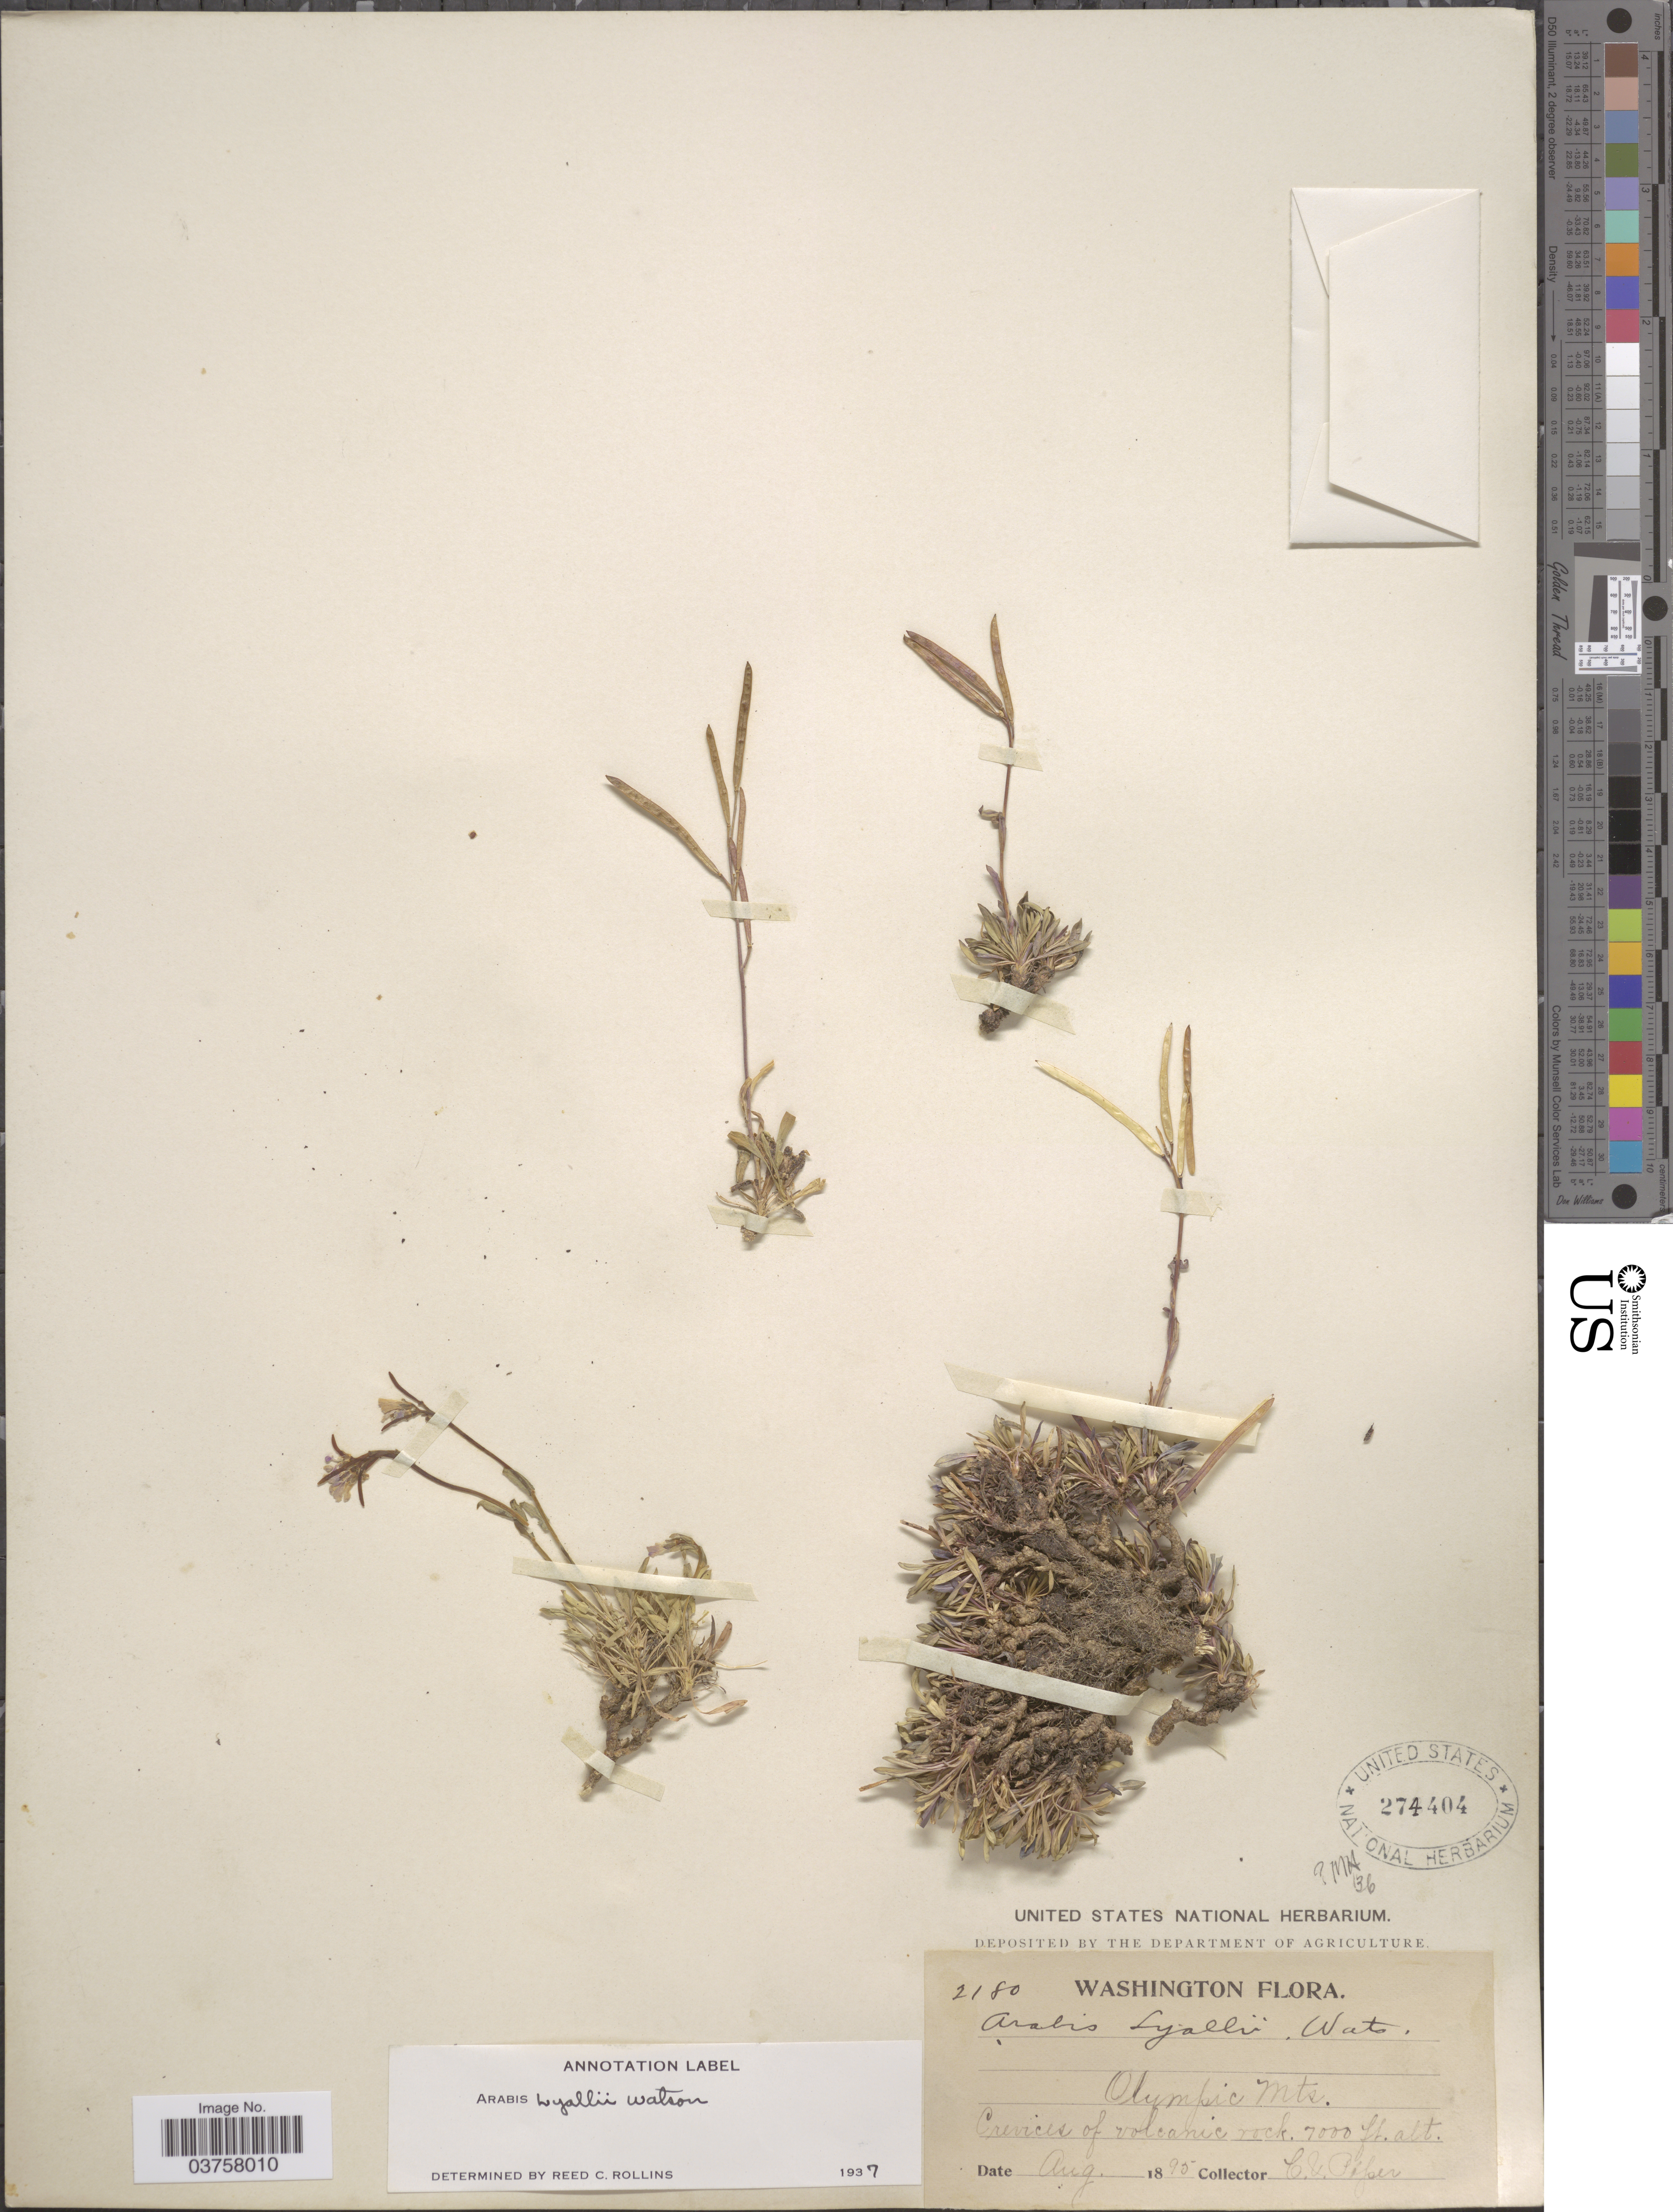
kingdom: Plantae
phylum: Tracheophyta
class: Magnoliopsida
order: Brassicales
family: Brassicaceae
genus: Arabis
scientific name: Arabis lyallii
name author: S. Watson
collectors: C. V. Piper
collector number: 2180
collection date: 1895-08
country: United States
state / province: Washington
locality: Olympic Mts.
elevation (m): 2134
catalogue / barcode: US 274404